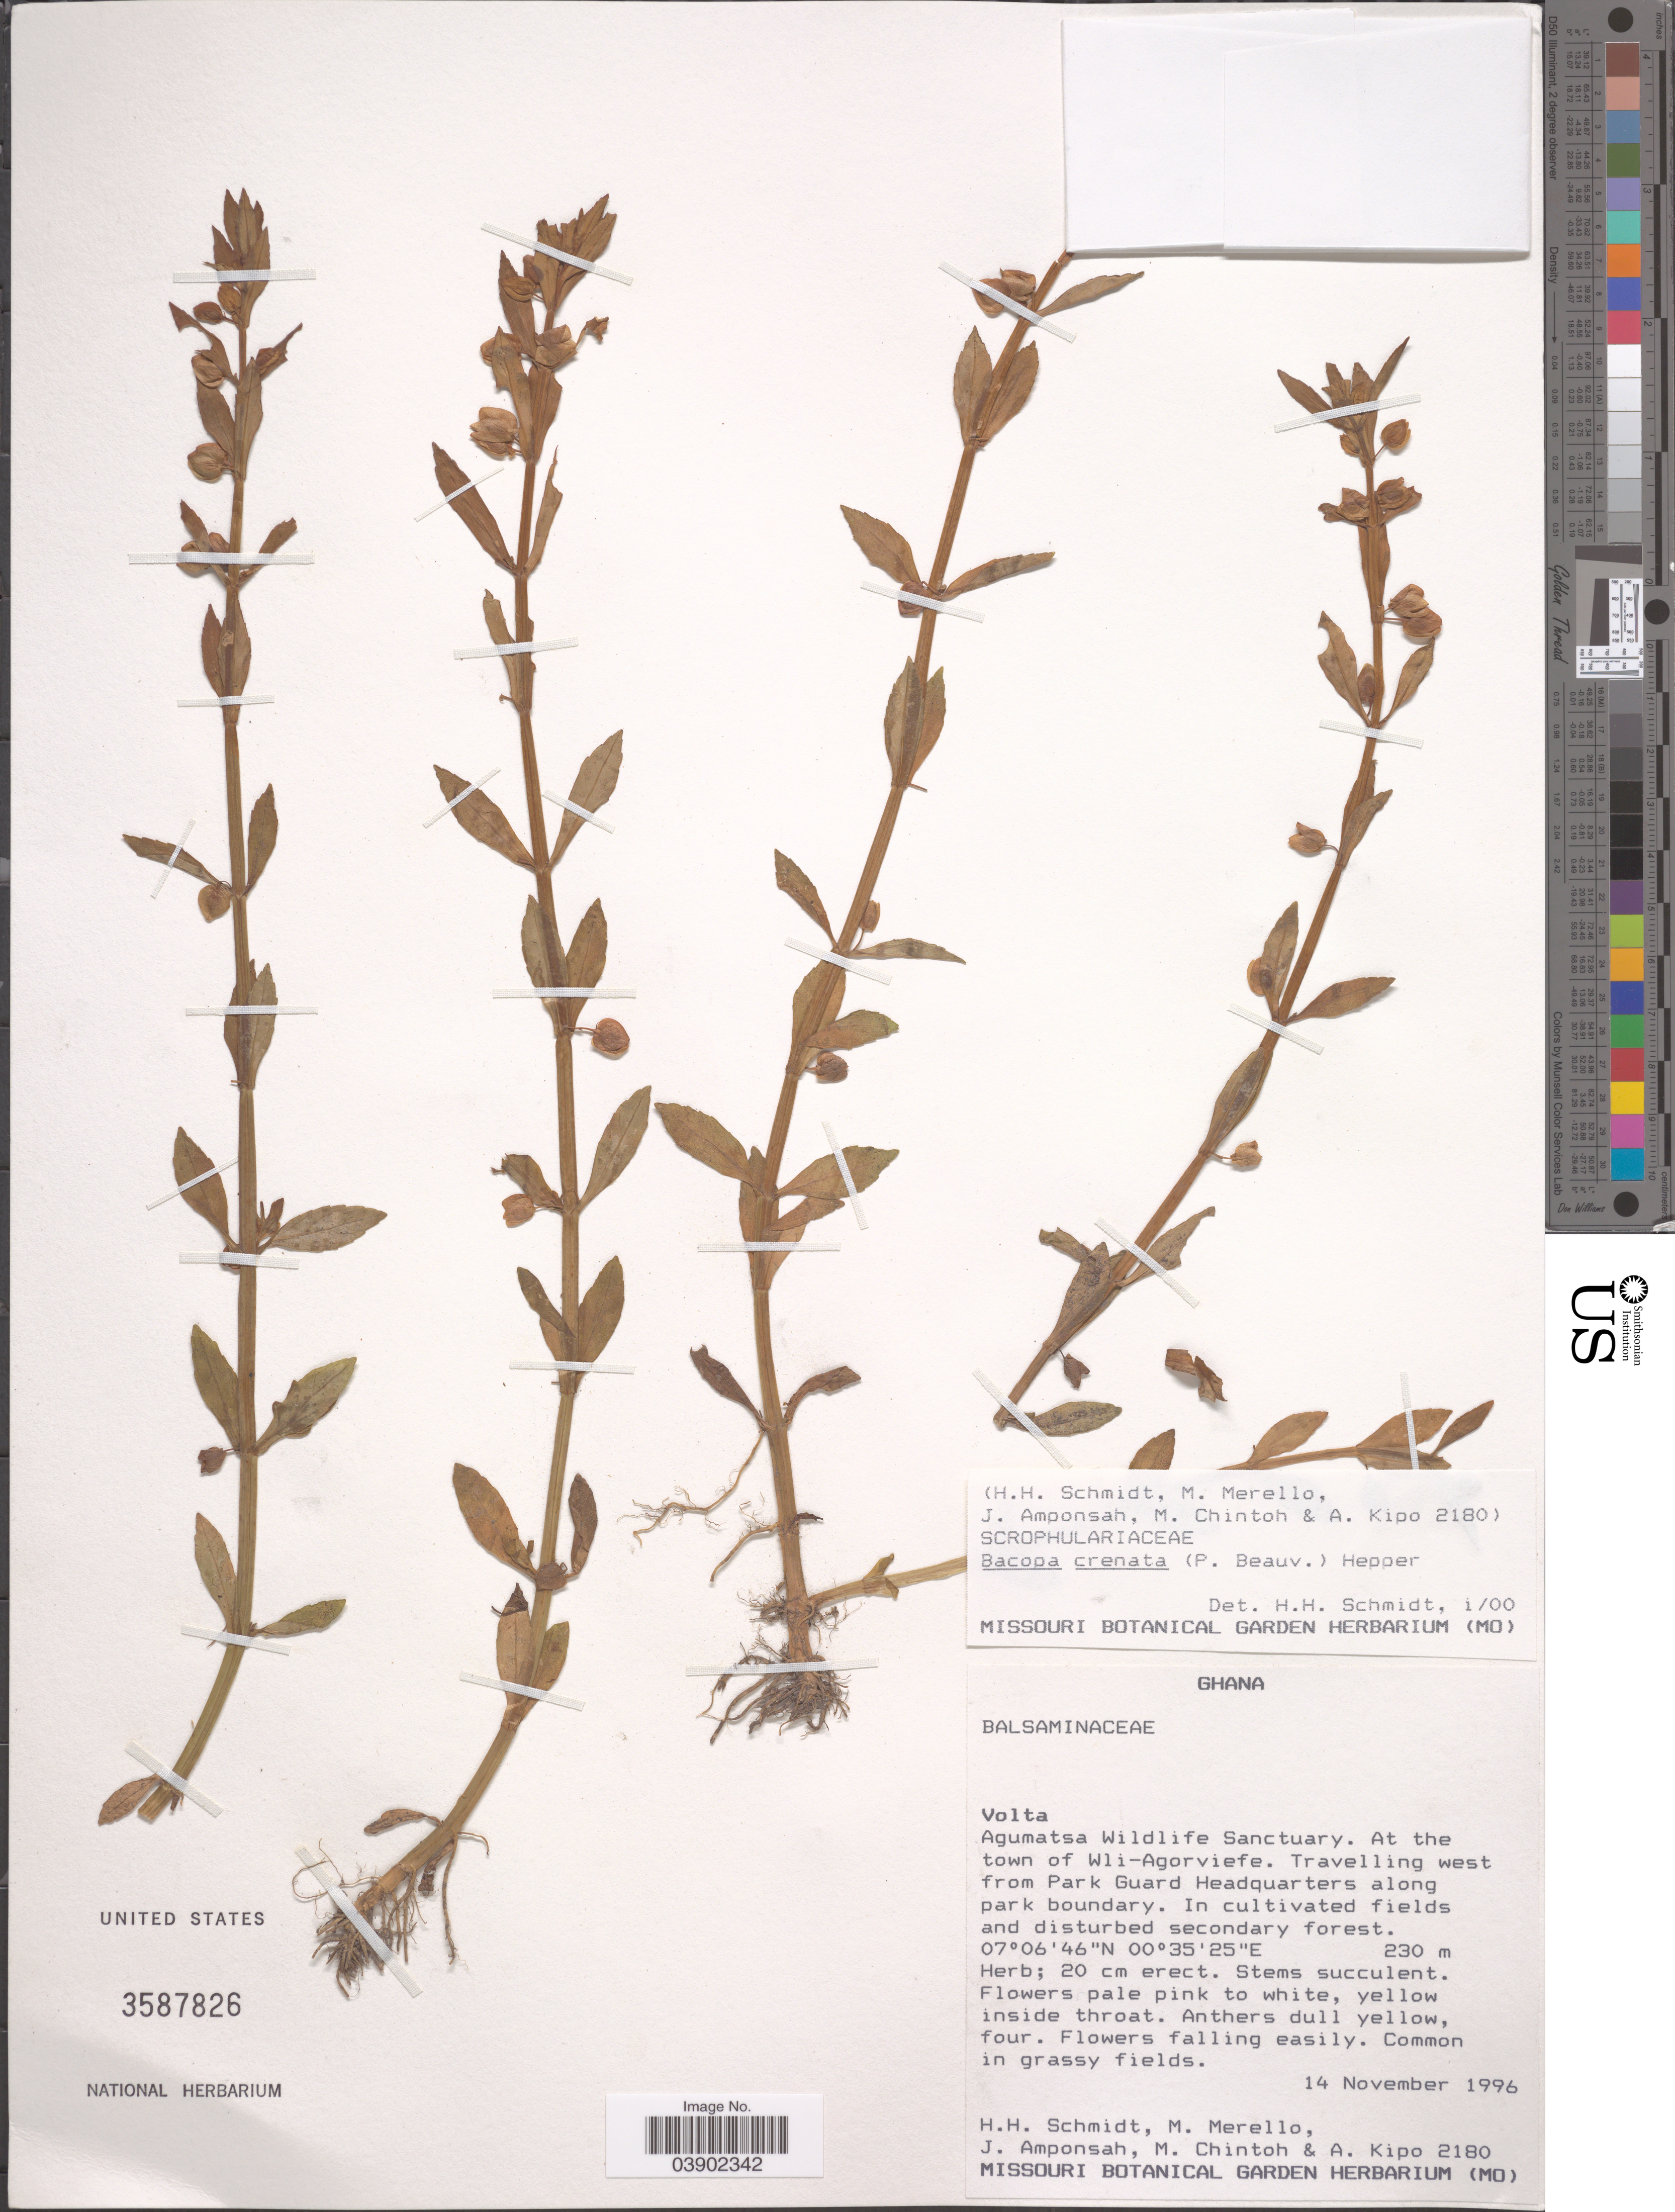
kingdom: Plantae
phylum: Tracheophyta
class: Magnoliopsida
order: Lamiales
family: Plantaginaceae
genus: Bacopa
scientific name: Bacopa crenata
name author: (P. Beauv.) Hepper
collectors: H. H. Schmidt, M. Merello, J. Amponsah, M. Chintoh & A. Kipo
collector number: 2180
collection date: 1996-11-14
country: Ghana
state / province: Volta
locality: Agumatsa Wildlife Sanctuary. At the town of Wli - Agorviefe. Travelling west from Park Guard Headquarters along park boundary.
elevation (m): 230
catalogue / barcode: US 3587826